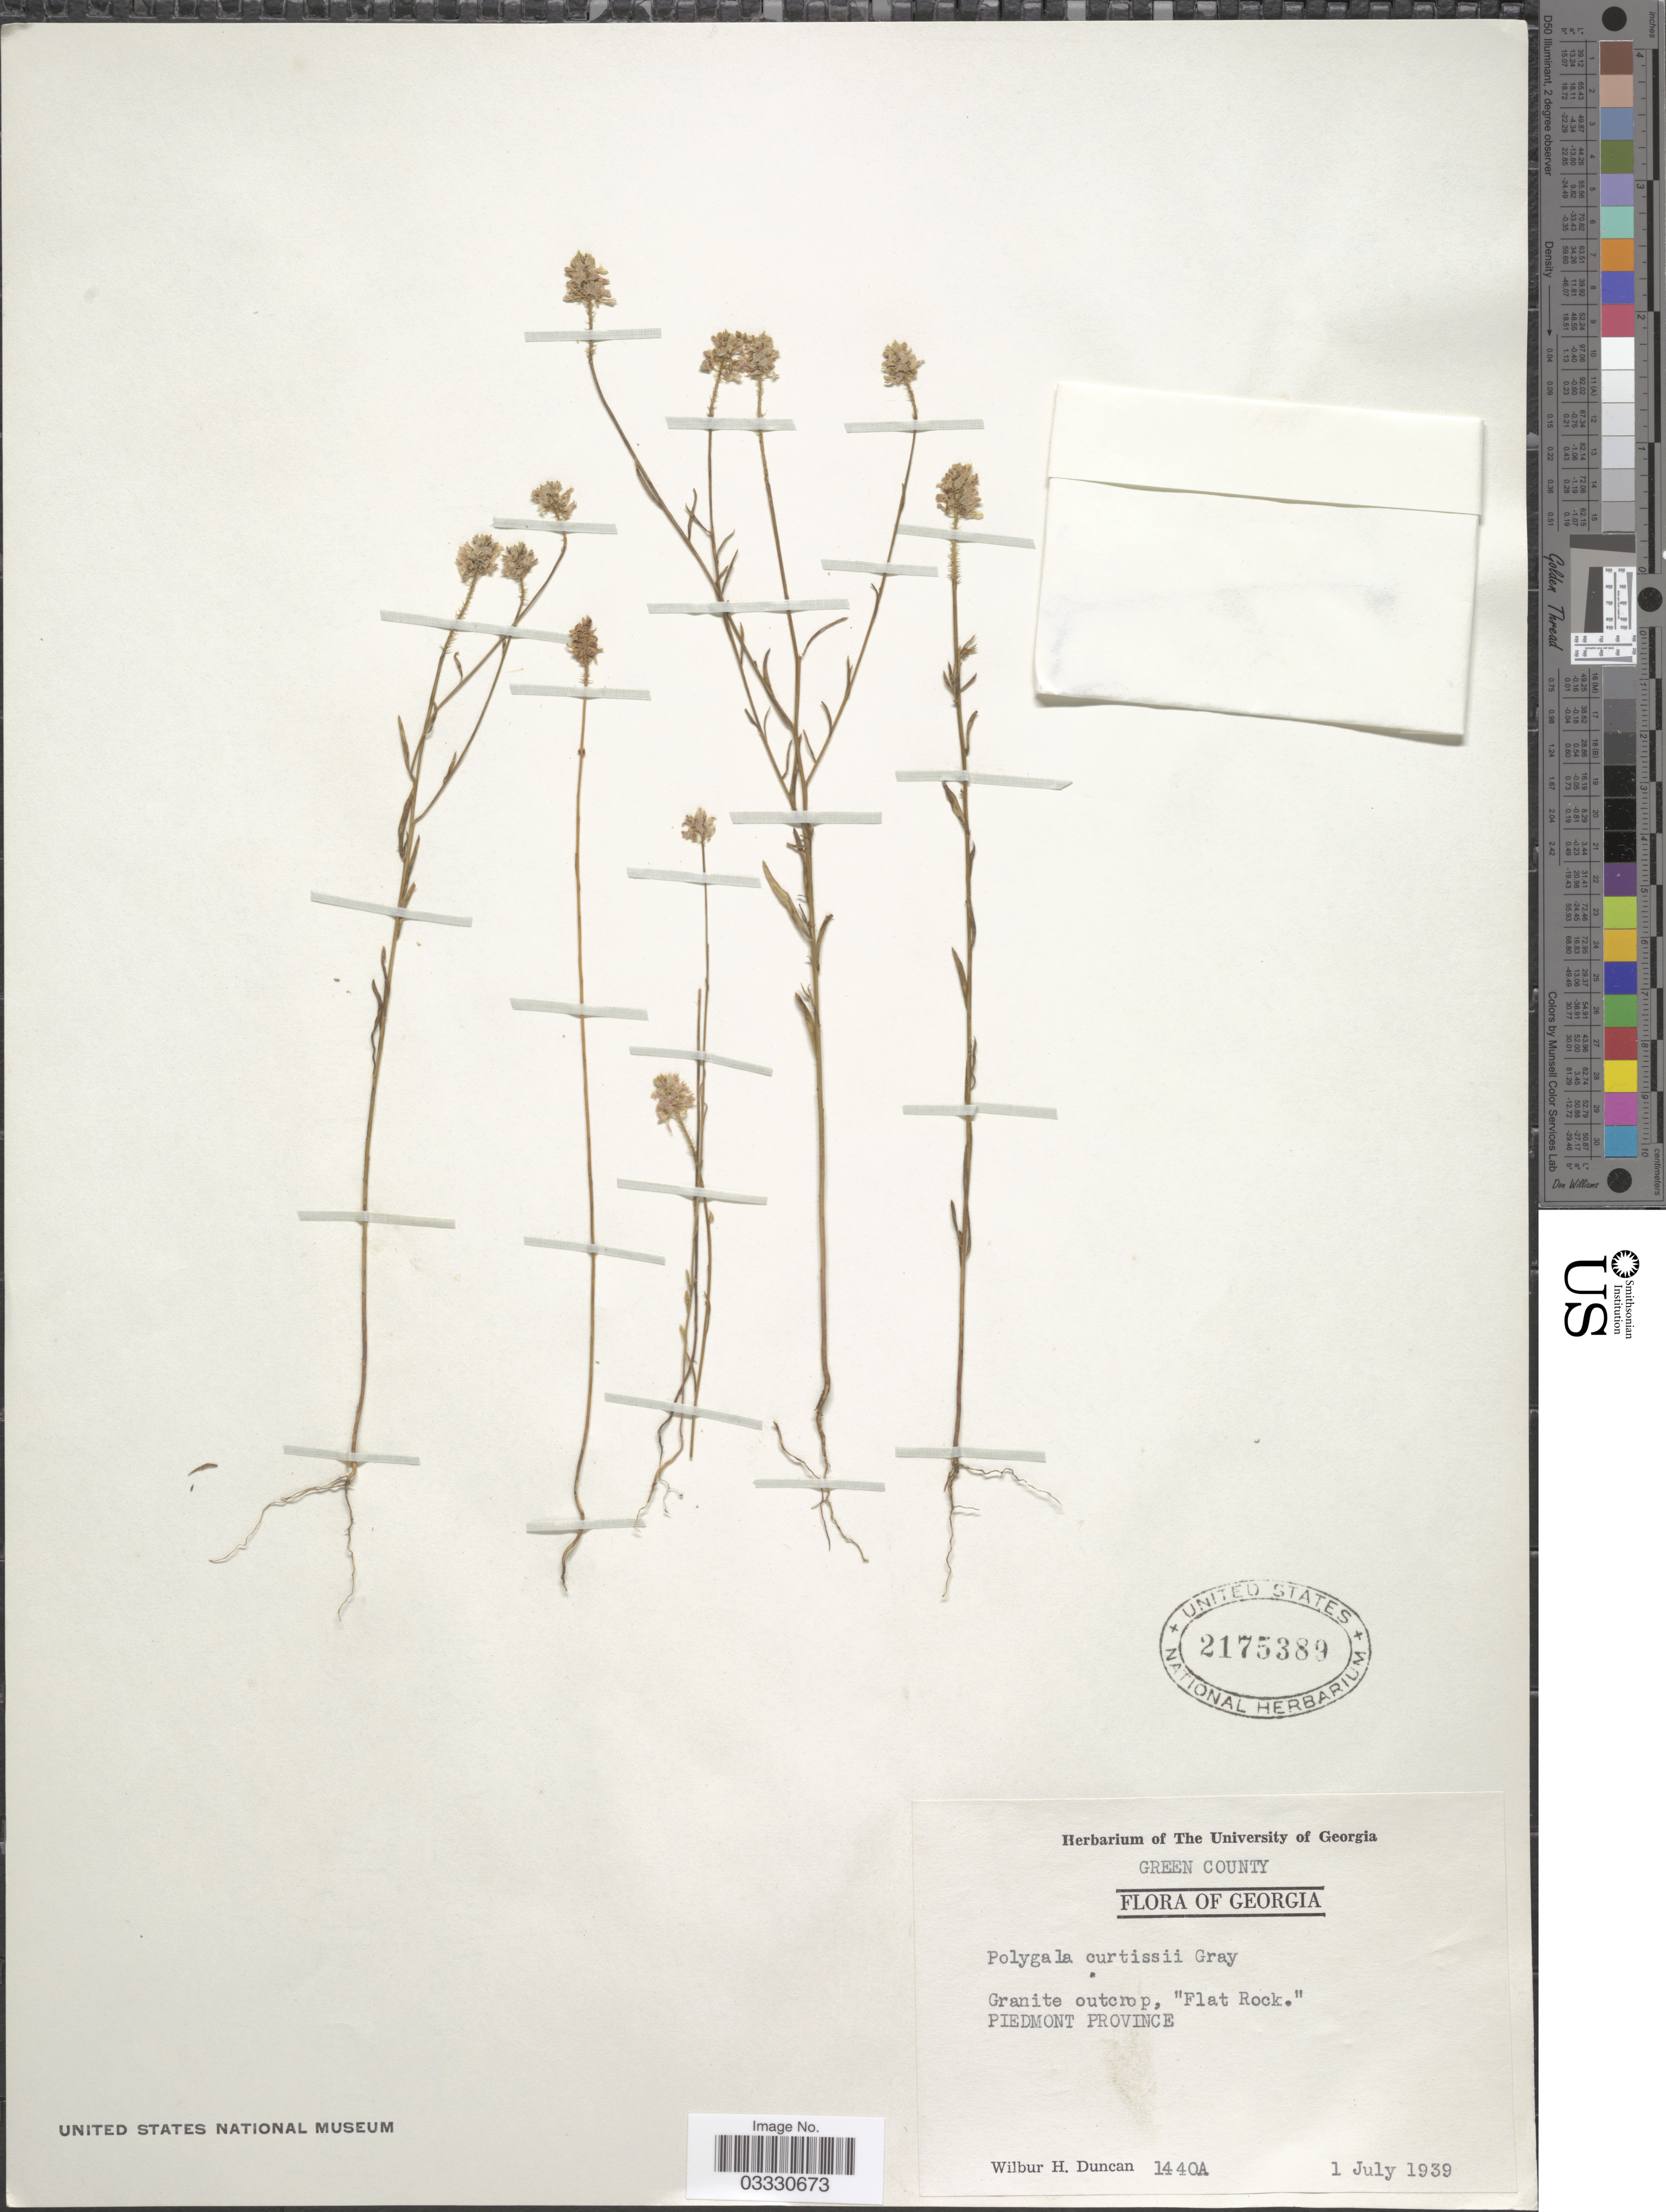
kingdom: Plantae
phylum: Tracheophyta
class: Magnoliopsida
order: Fabales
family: Polygalaceae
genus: Polygala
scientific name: Polygala curtissii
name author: A. Gray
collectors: W. H. Duncan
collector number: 1440A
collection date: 1939-07-01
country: United States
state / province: Georgia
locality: Green County. Piedmont Province.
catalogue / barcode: US 2175389